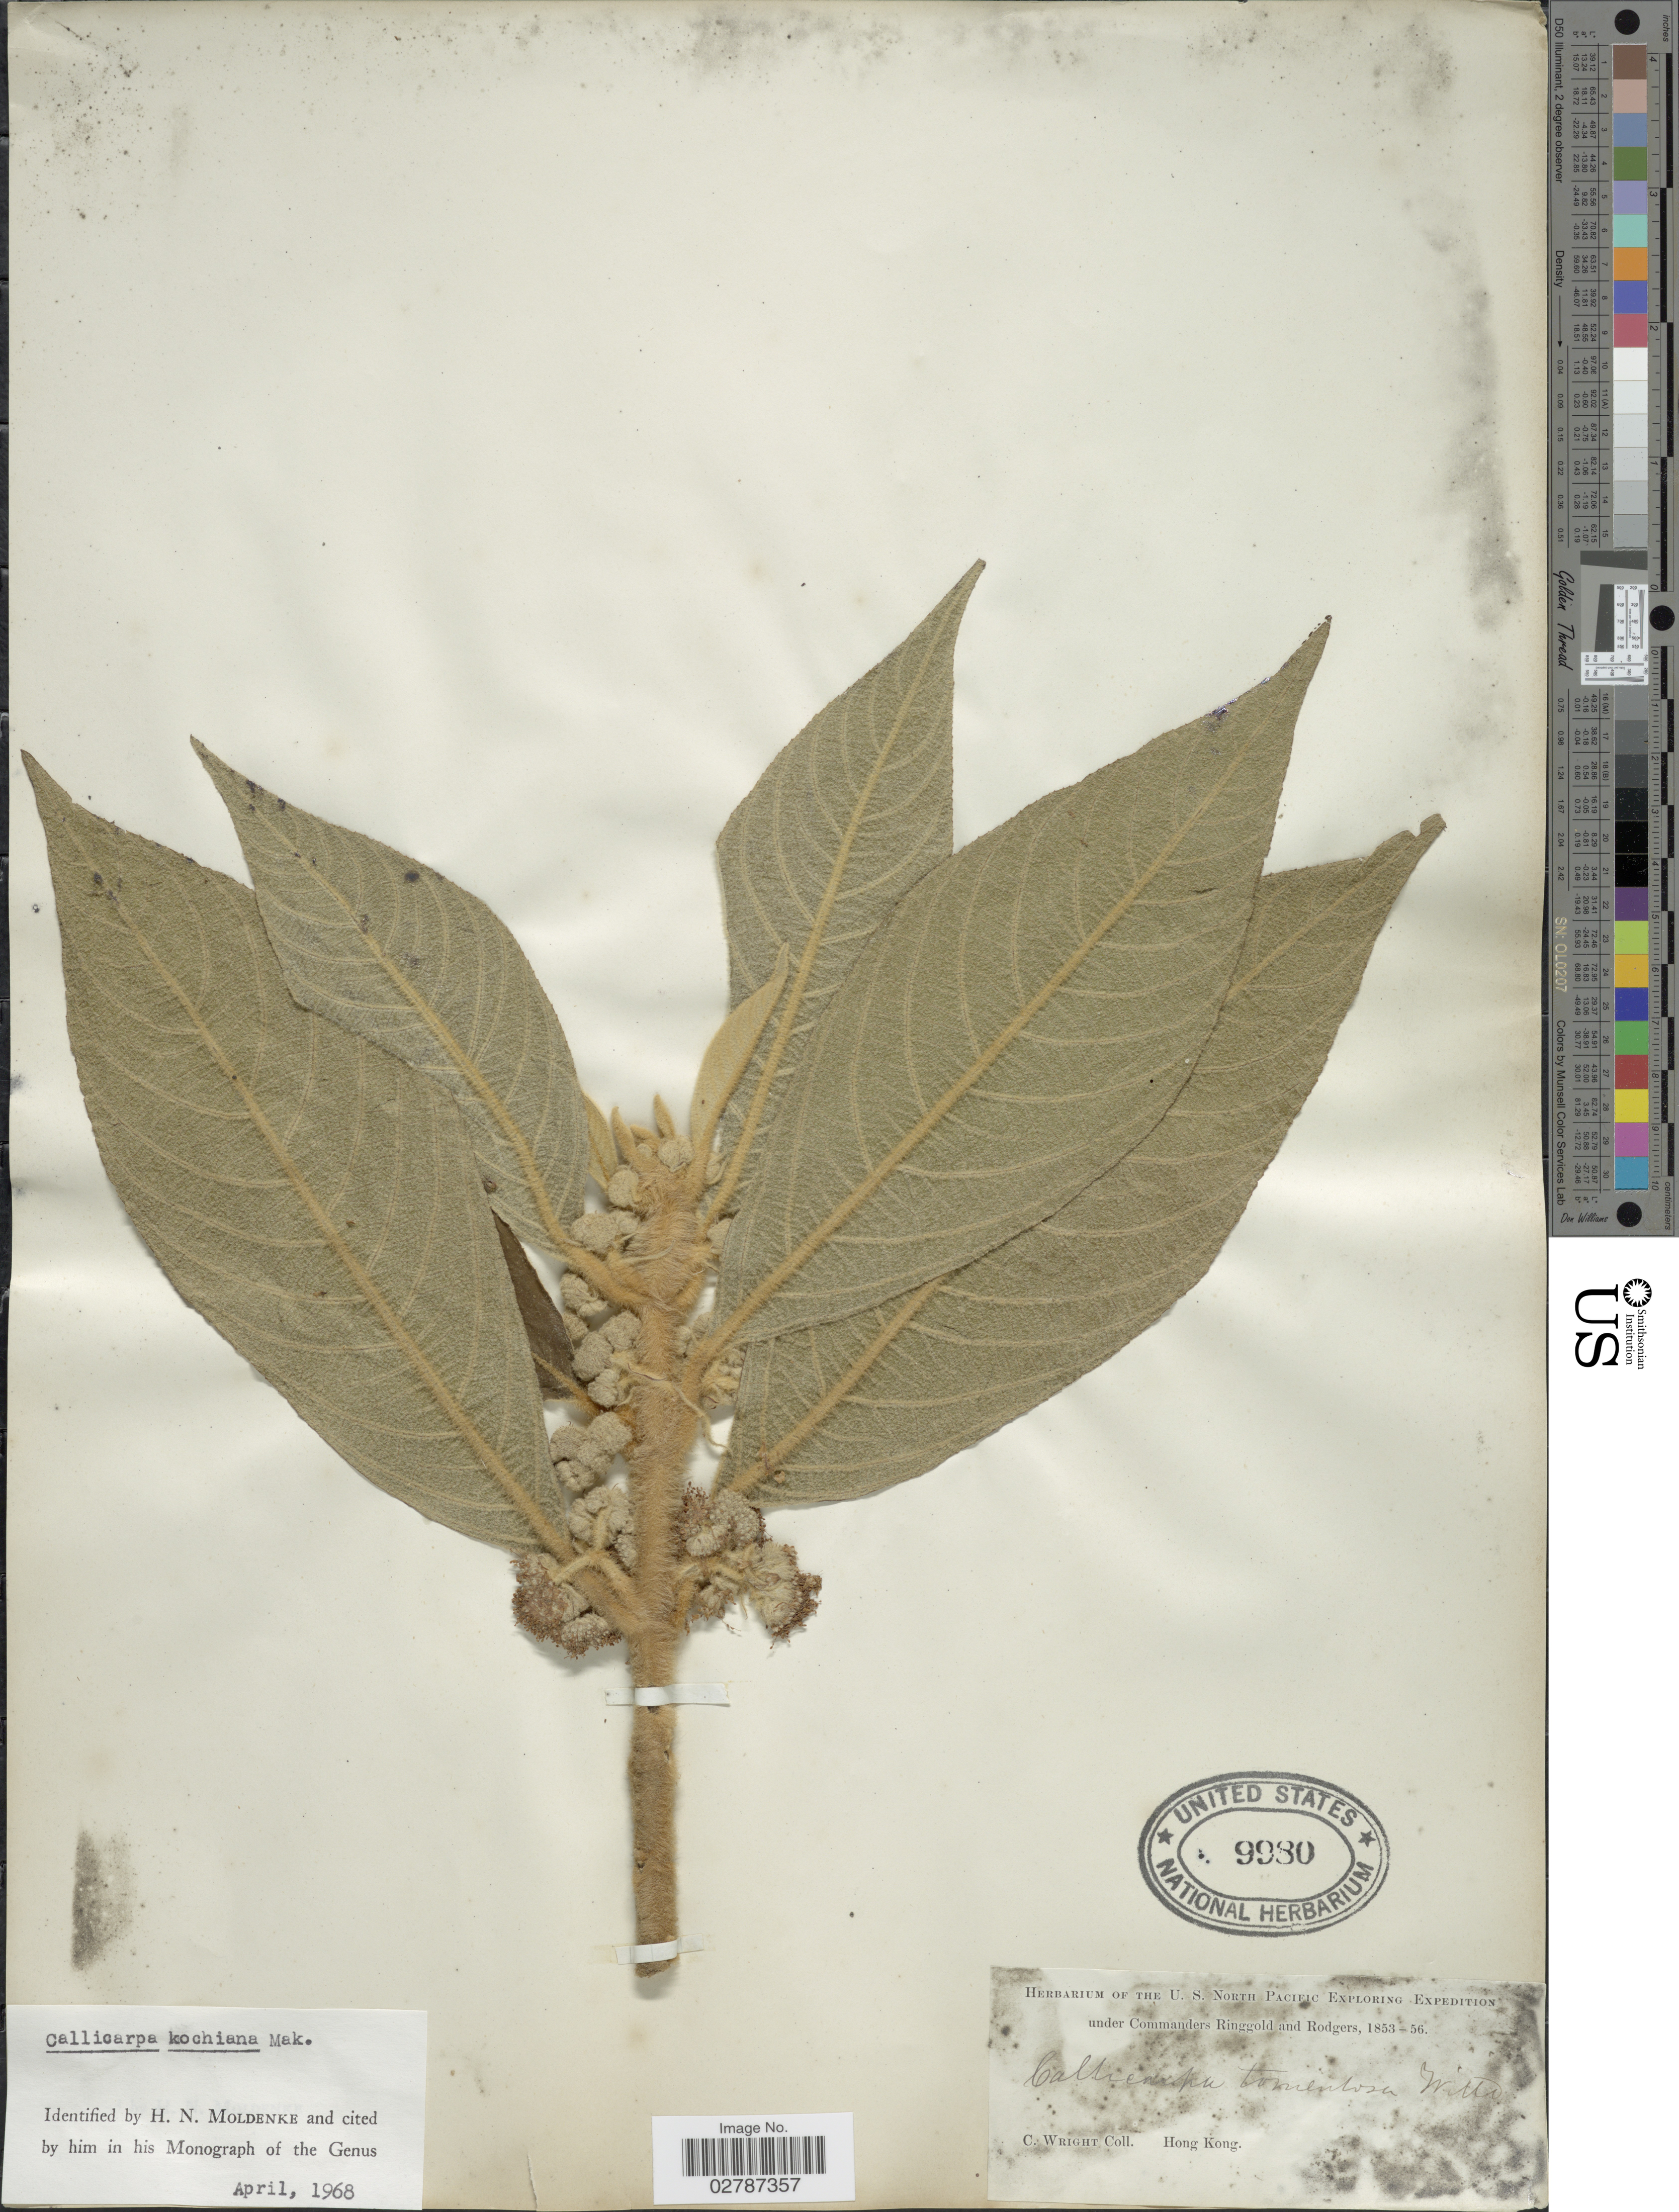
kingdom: Plantae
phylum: Tracheophyta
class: Magnoliopsida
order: Lamiales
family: Lamiaceae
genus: Callicarpa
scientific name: Callicarpa kochiana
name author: Makino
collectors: C. Wright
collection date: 1853/1856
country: China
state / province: Hong Kong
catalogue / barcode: US 9980